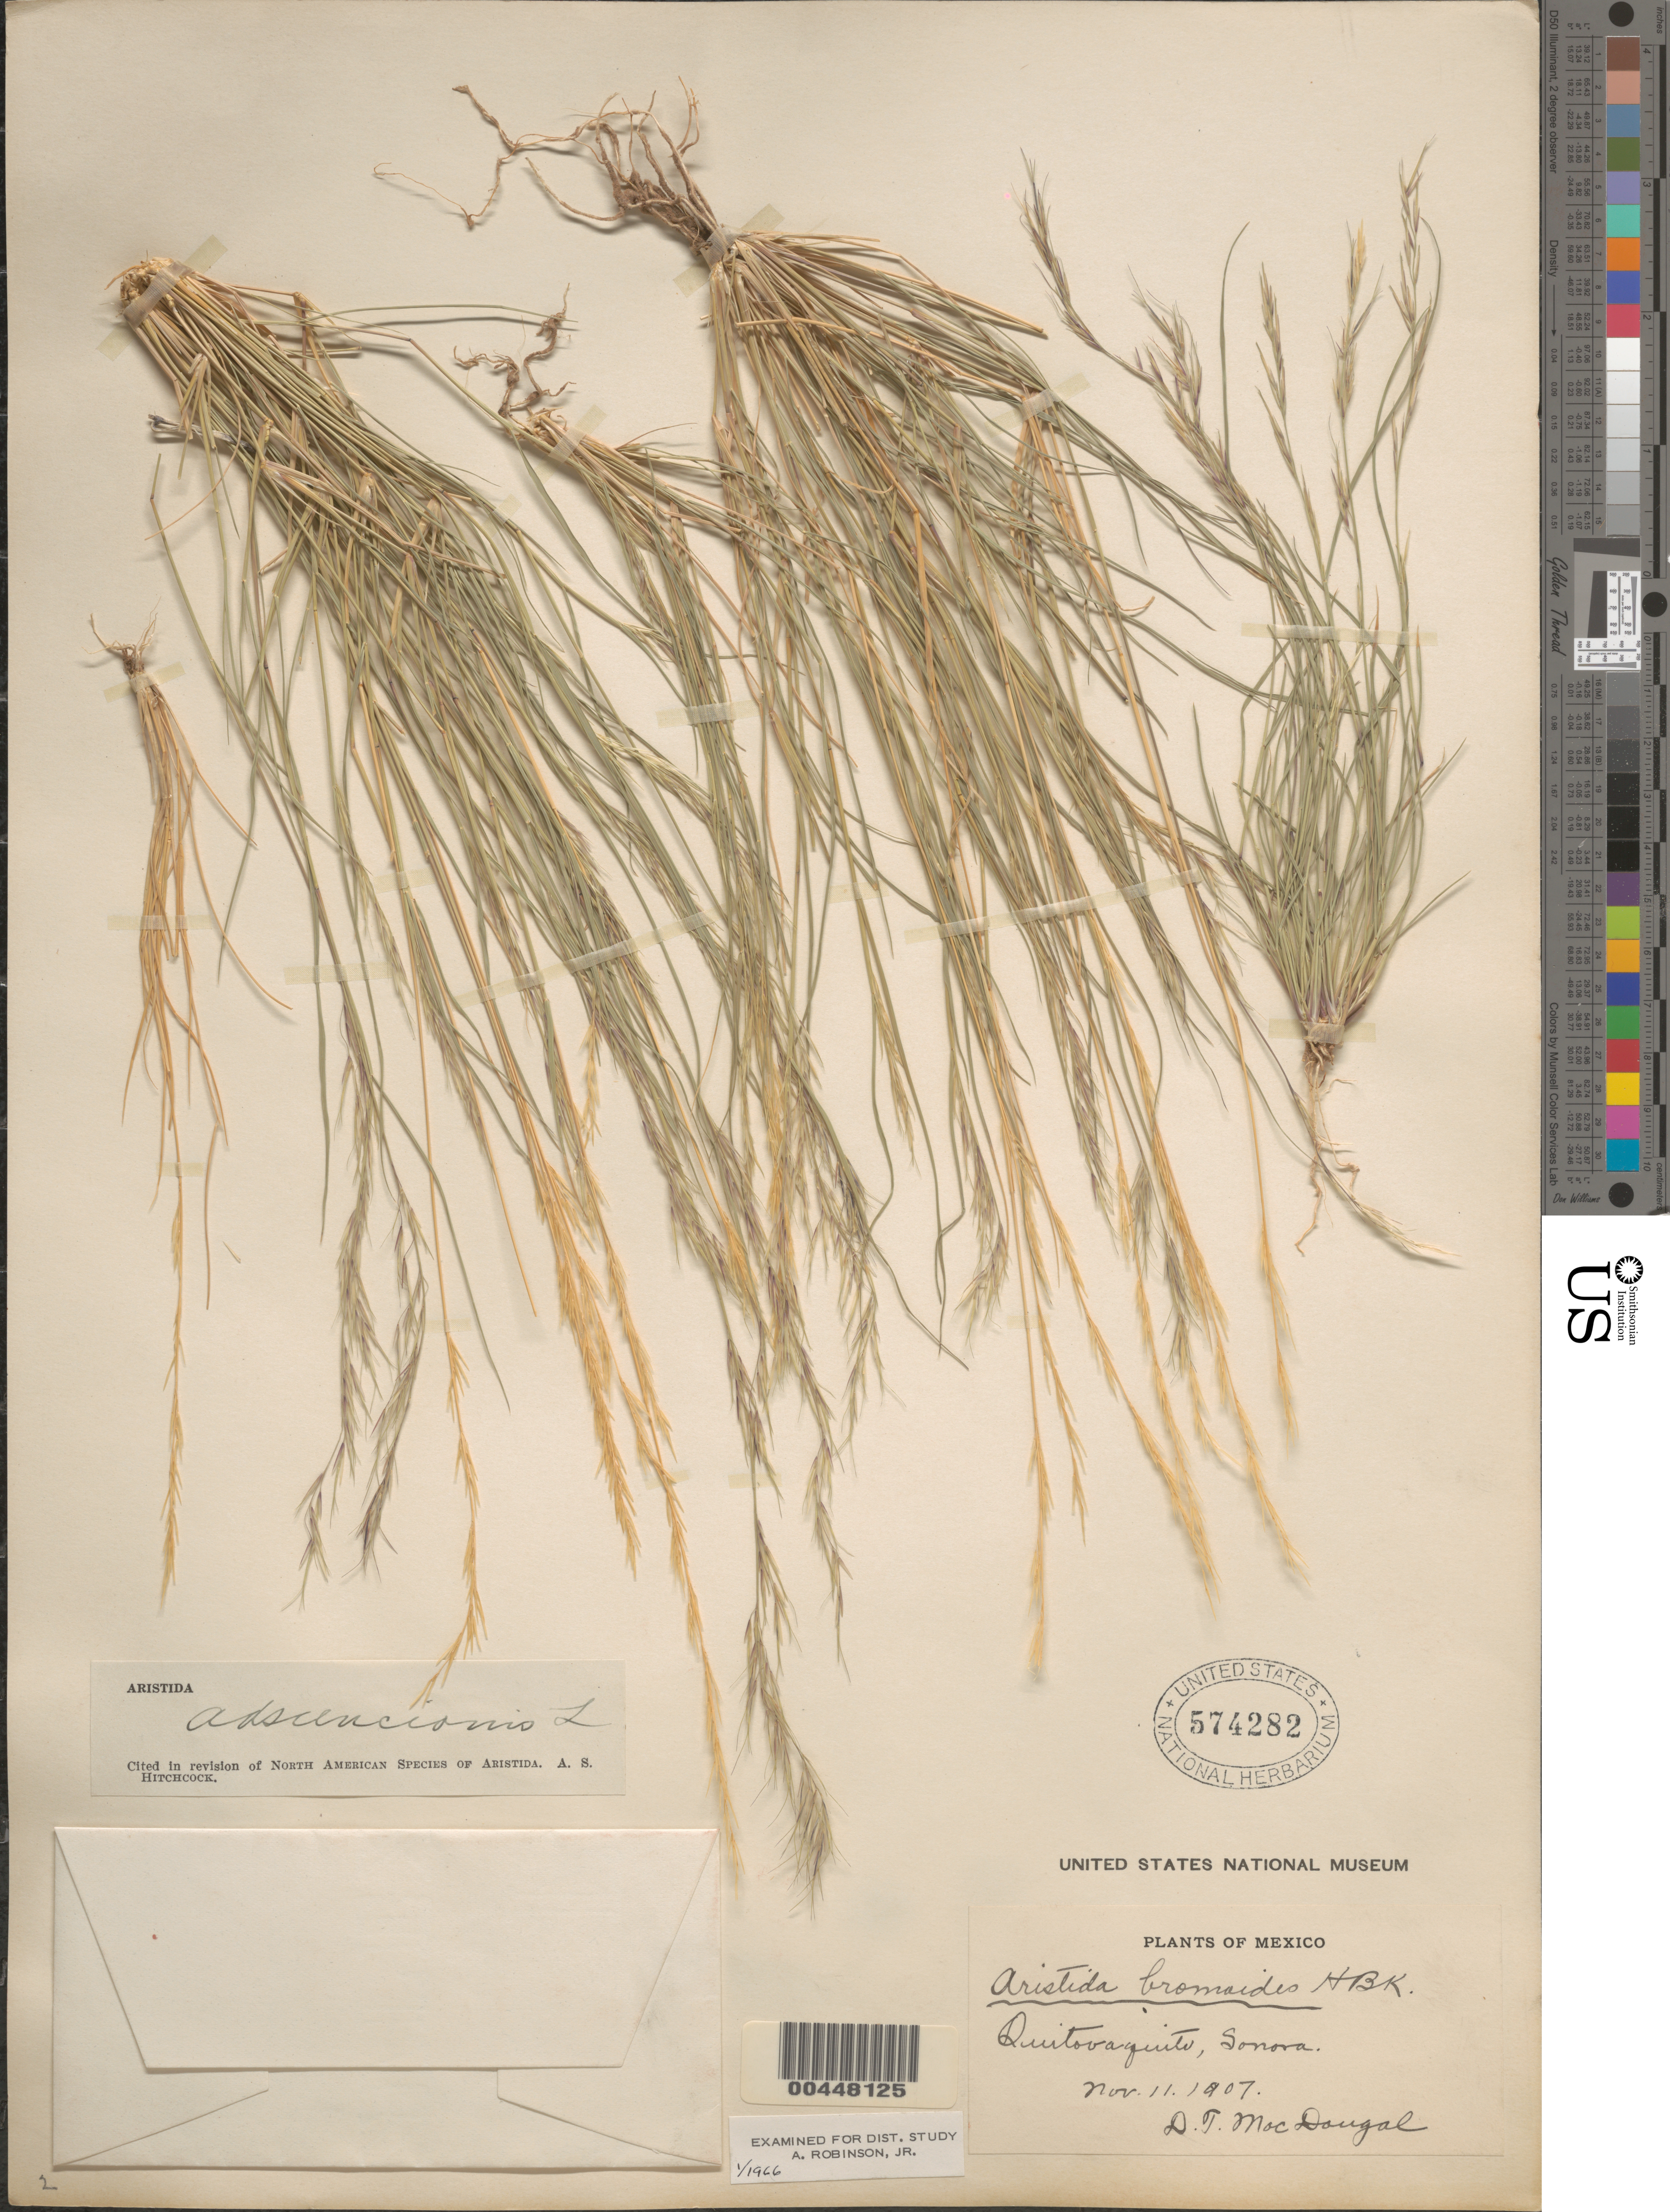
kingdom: Plantae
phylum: Tracheophyta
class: Liliopsida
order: Poales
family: Poaceae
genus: Aristida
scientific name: Aristida adscensionis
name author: L.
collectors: D. T. MacDougal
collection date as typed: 11 Nov 1907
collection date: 1907-11-11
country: Mexico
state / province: Sonora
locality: Quitocaquito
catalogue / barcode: US 574282